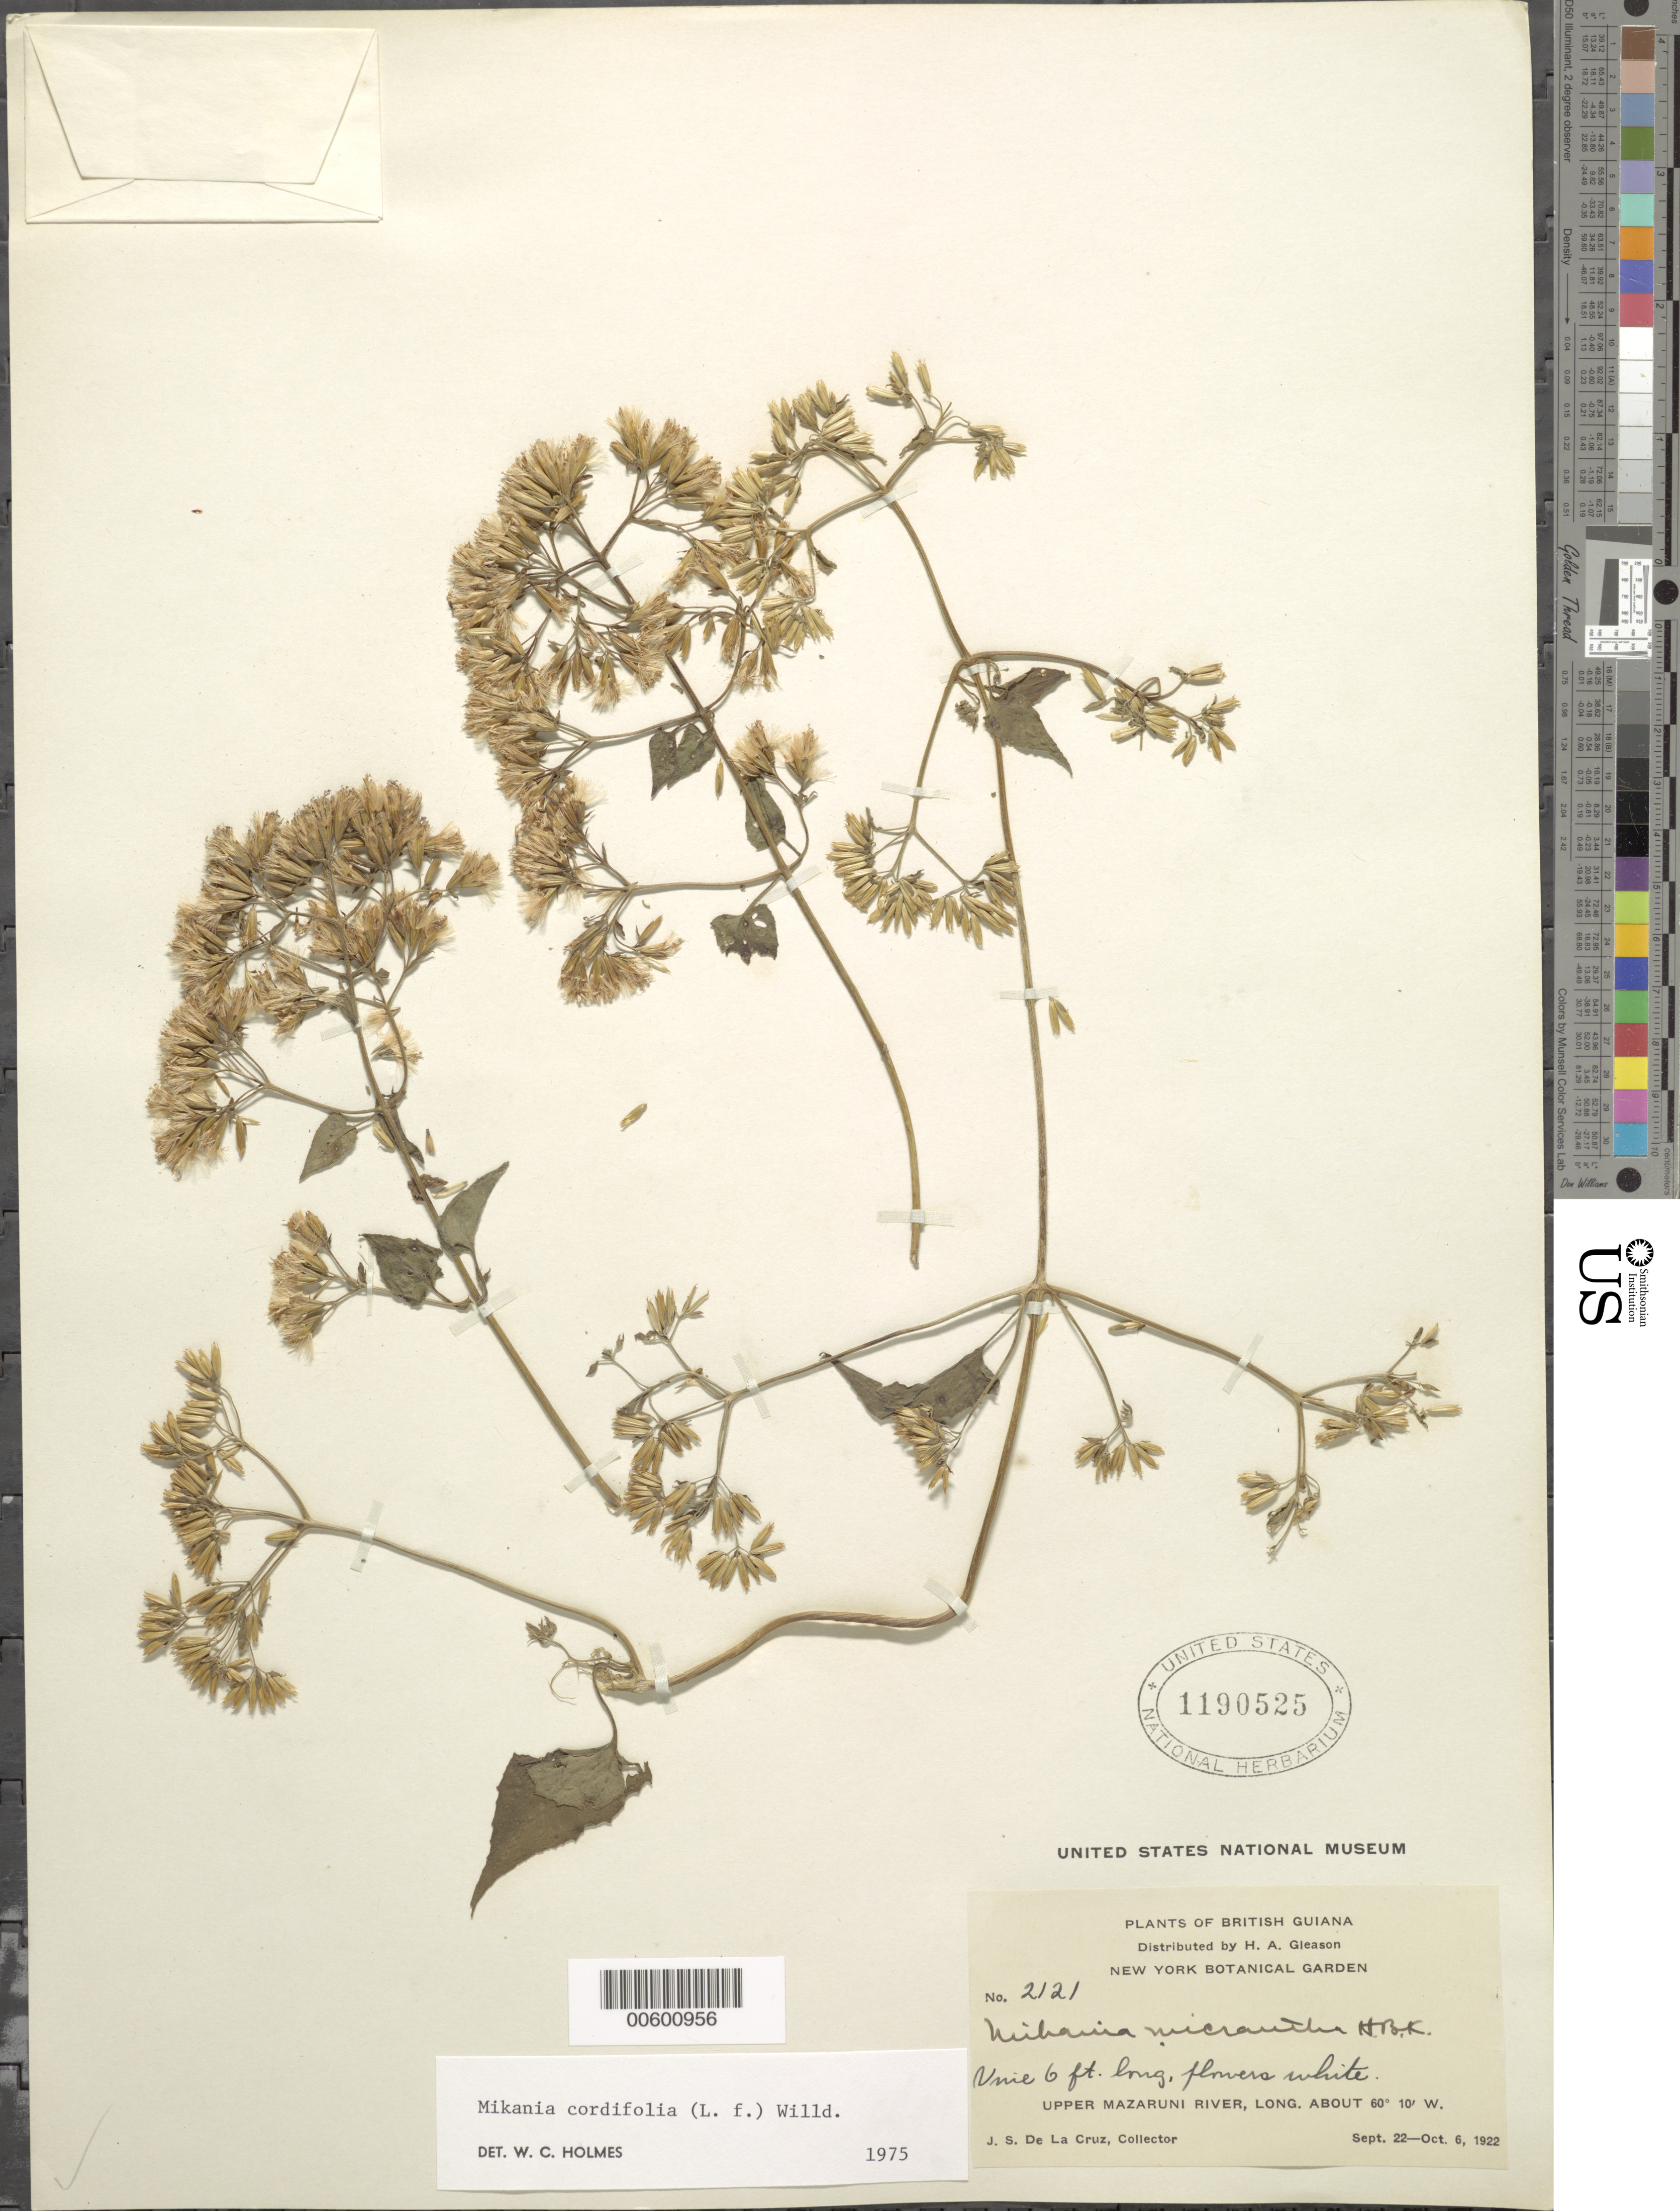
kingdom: Plantae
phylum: Tracheophyta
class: Magnoliopsida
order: Asterales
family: Asteraceae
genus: Mikania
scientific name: Mikania cordifolia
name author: (L. f.) Willd.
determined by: Holmes, W. C.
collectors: J. S. de la Cruz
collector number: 2121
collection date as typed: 22-Sep-22 to 6-Oct-22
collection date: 1922-09-22/1922-10-06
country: Guyana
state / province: Cuyuni-Mazaruni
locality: Upper Mazaruni R.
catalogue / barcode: US 1190525